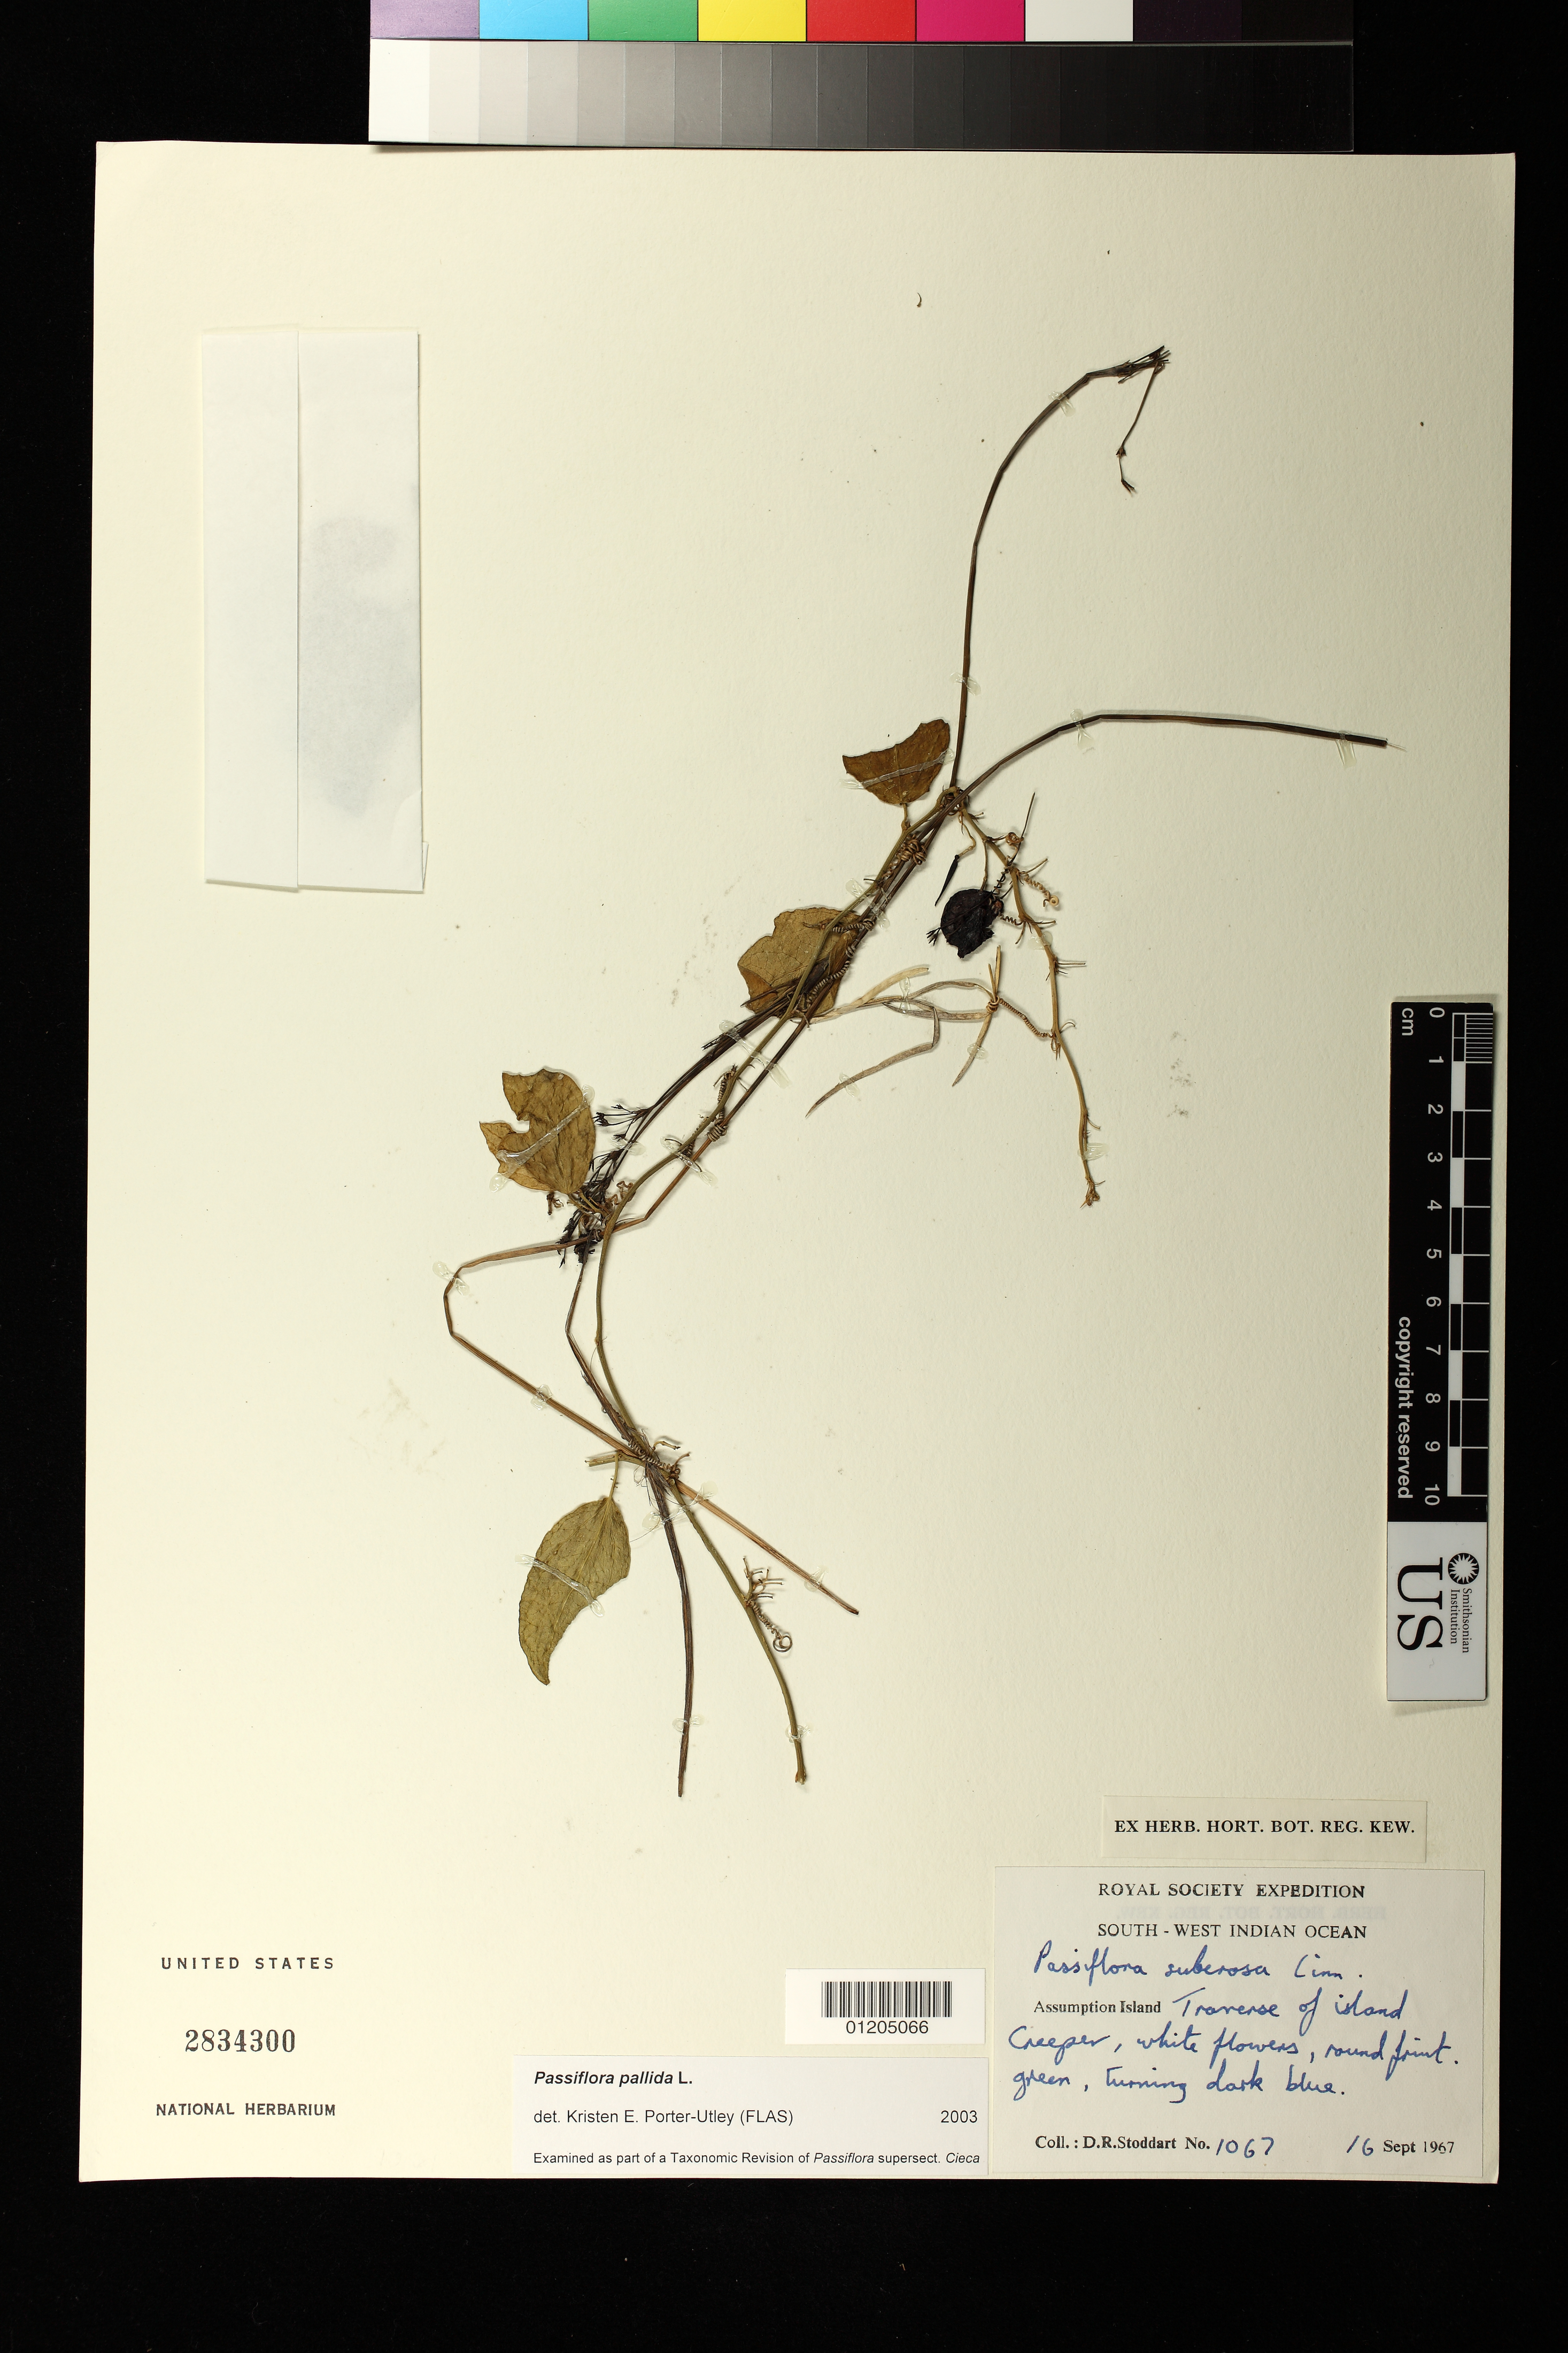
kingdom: Plantae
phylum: Tracheophyta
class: Magnoliopsida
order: Malpighiales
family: Passifloraceae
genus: Passiflora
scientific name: Passiflora pallida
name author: L.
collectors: D. R. Stoddart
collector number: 1067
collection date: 1967-09-16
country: Seychelles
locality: Assumption Island: Traverse of island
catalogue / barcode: US 2834300